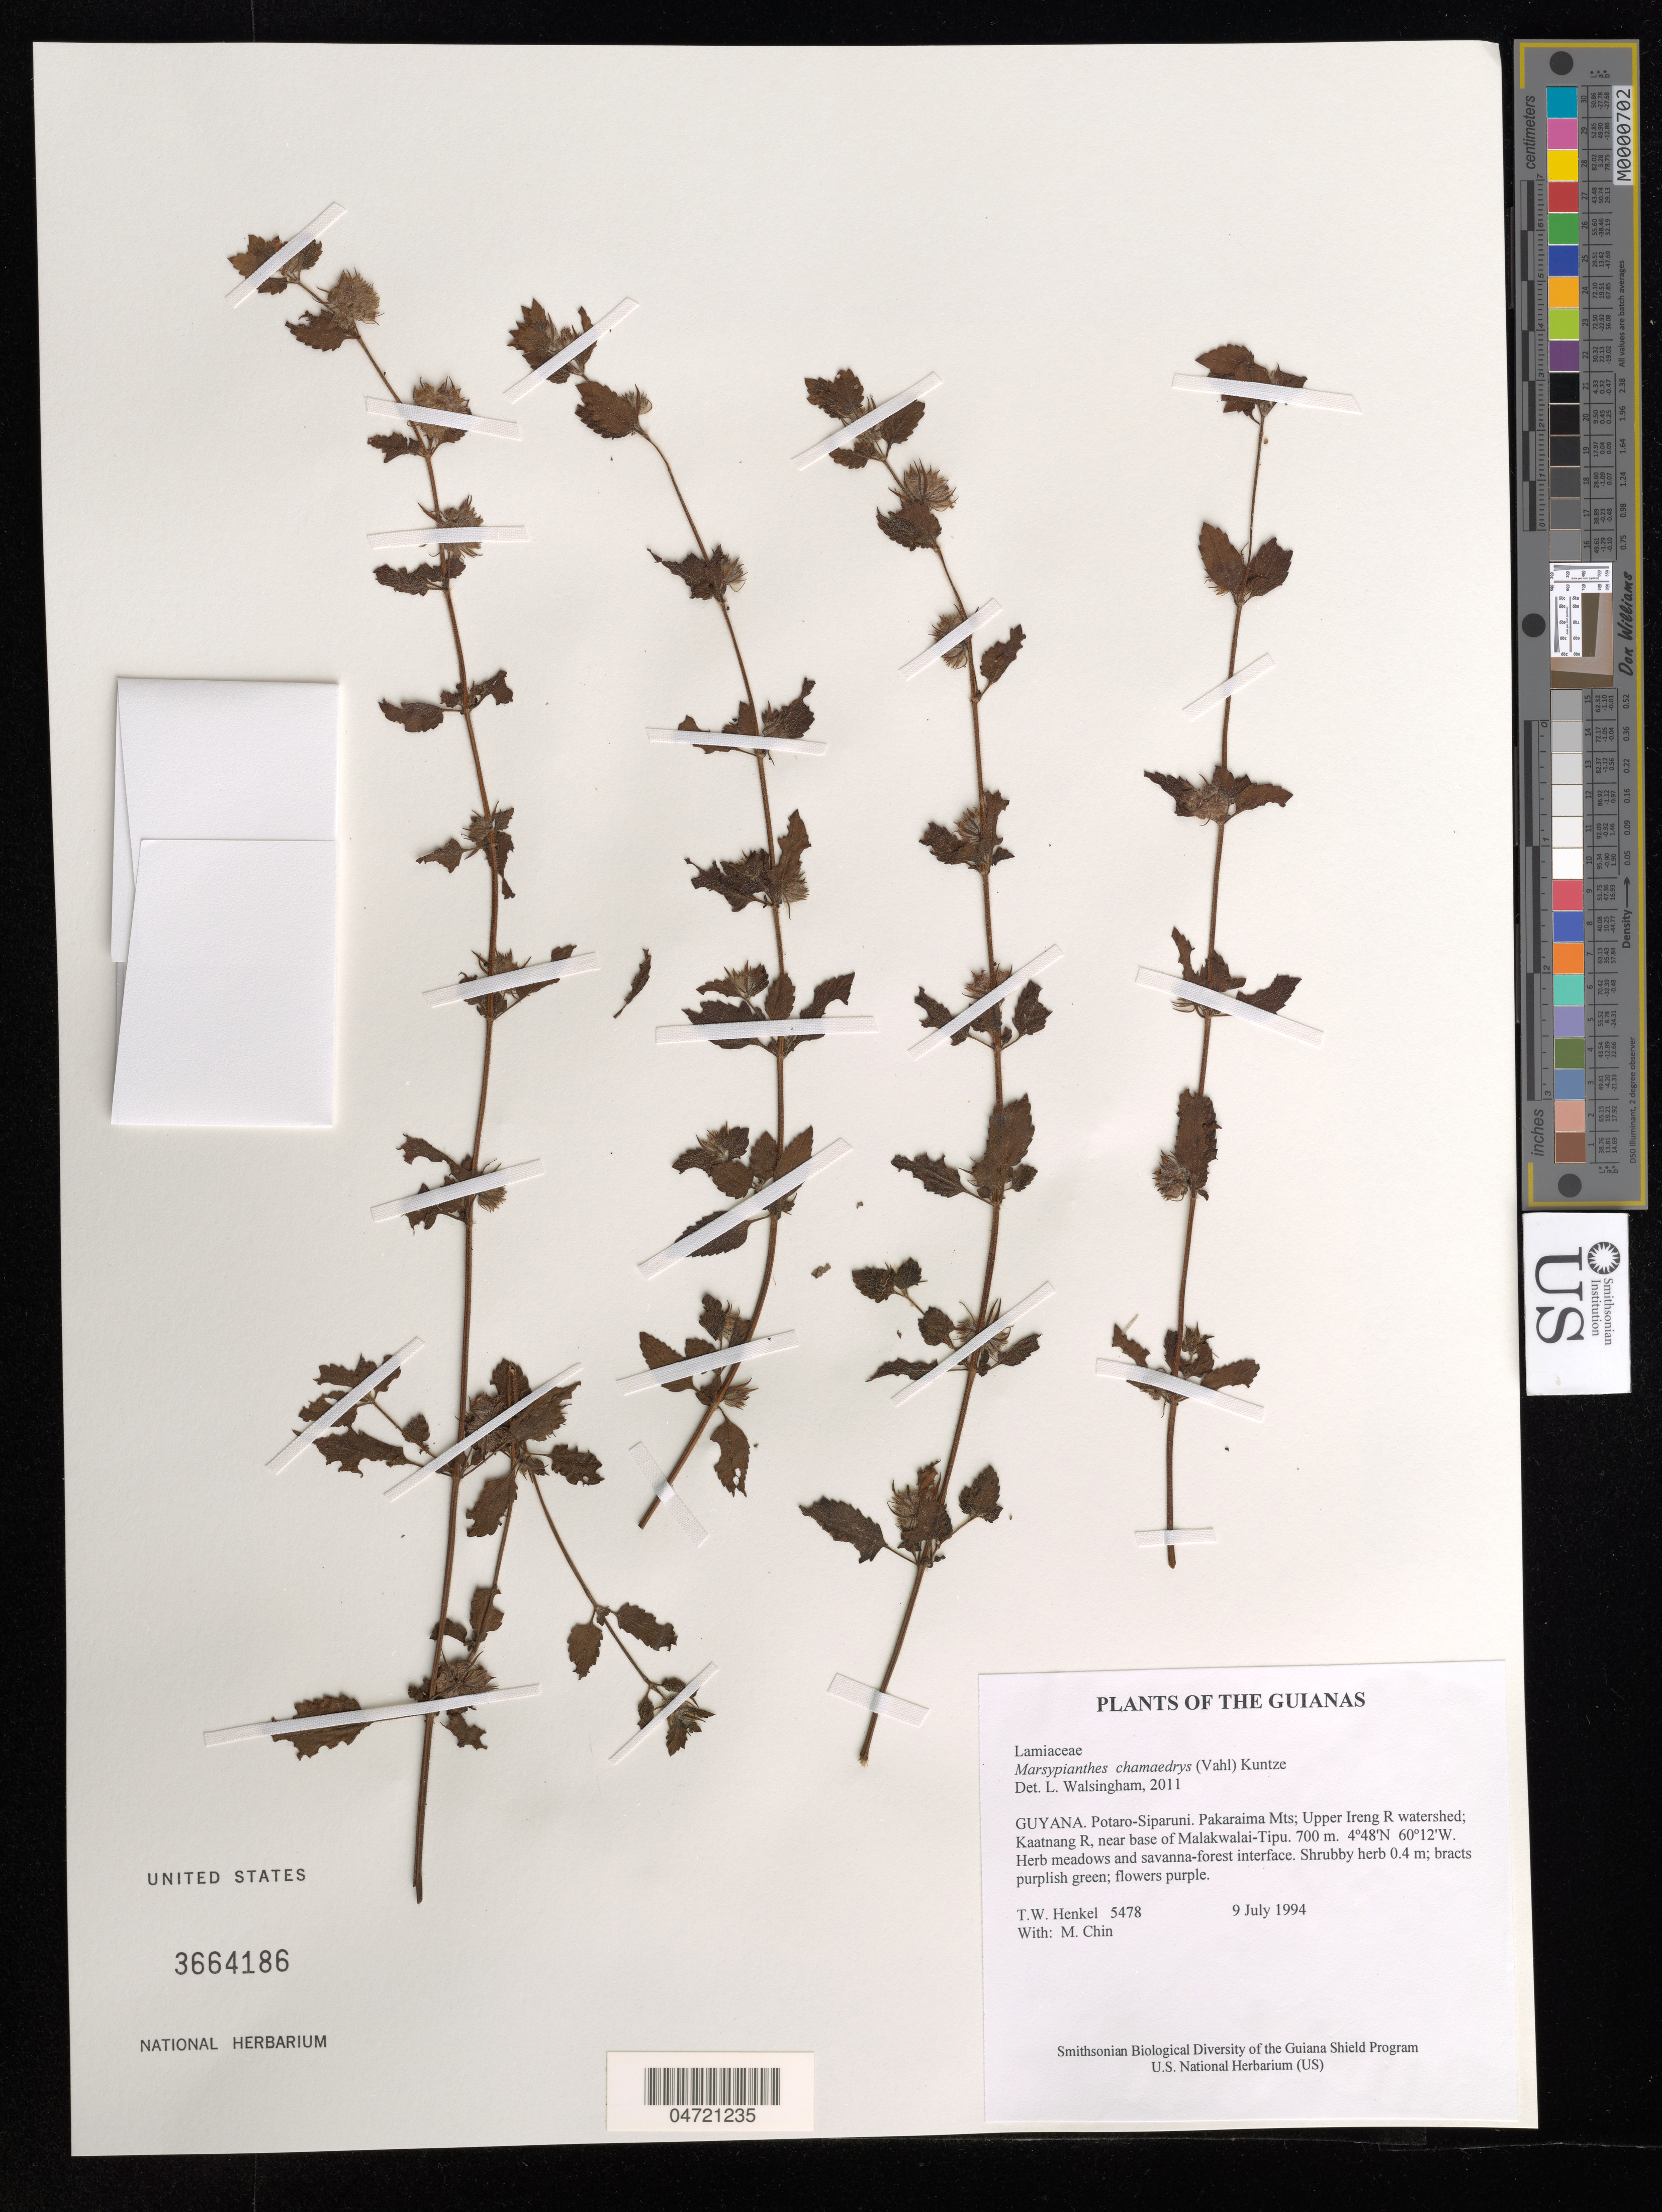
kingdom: Plantae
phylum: Tracheophyta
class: Magnoliopsida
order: Lamiales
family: Lamiaceae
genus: Marsypianthes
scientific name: Marsypianthes chamaedrys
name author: (Vahl) Kuntze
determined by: Walsingham, L. J.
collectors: T. Henkel & M. Chin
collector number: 5478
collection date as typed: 9 July 1994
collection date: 1994-07-09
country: Guyana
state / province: Potaro-Siparuni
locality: Pakaraima Mts; Upper Ireng R watershed; Kaatnang R, near base of Malakwalai-Tipu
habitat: Herb meadows and savanna-forest interface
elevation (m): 700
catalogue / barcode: US 3664186